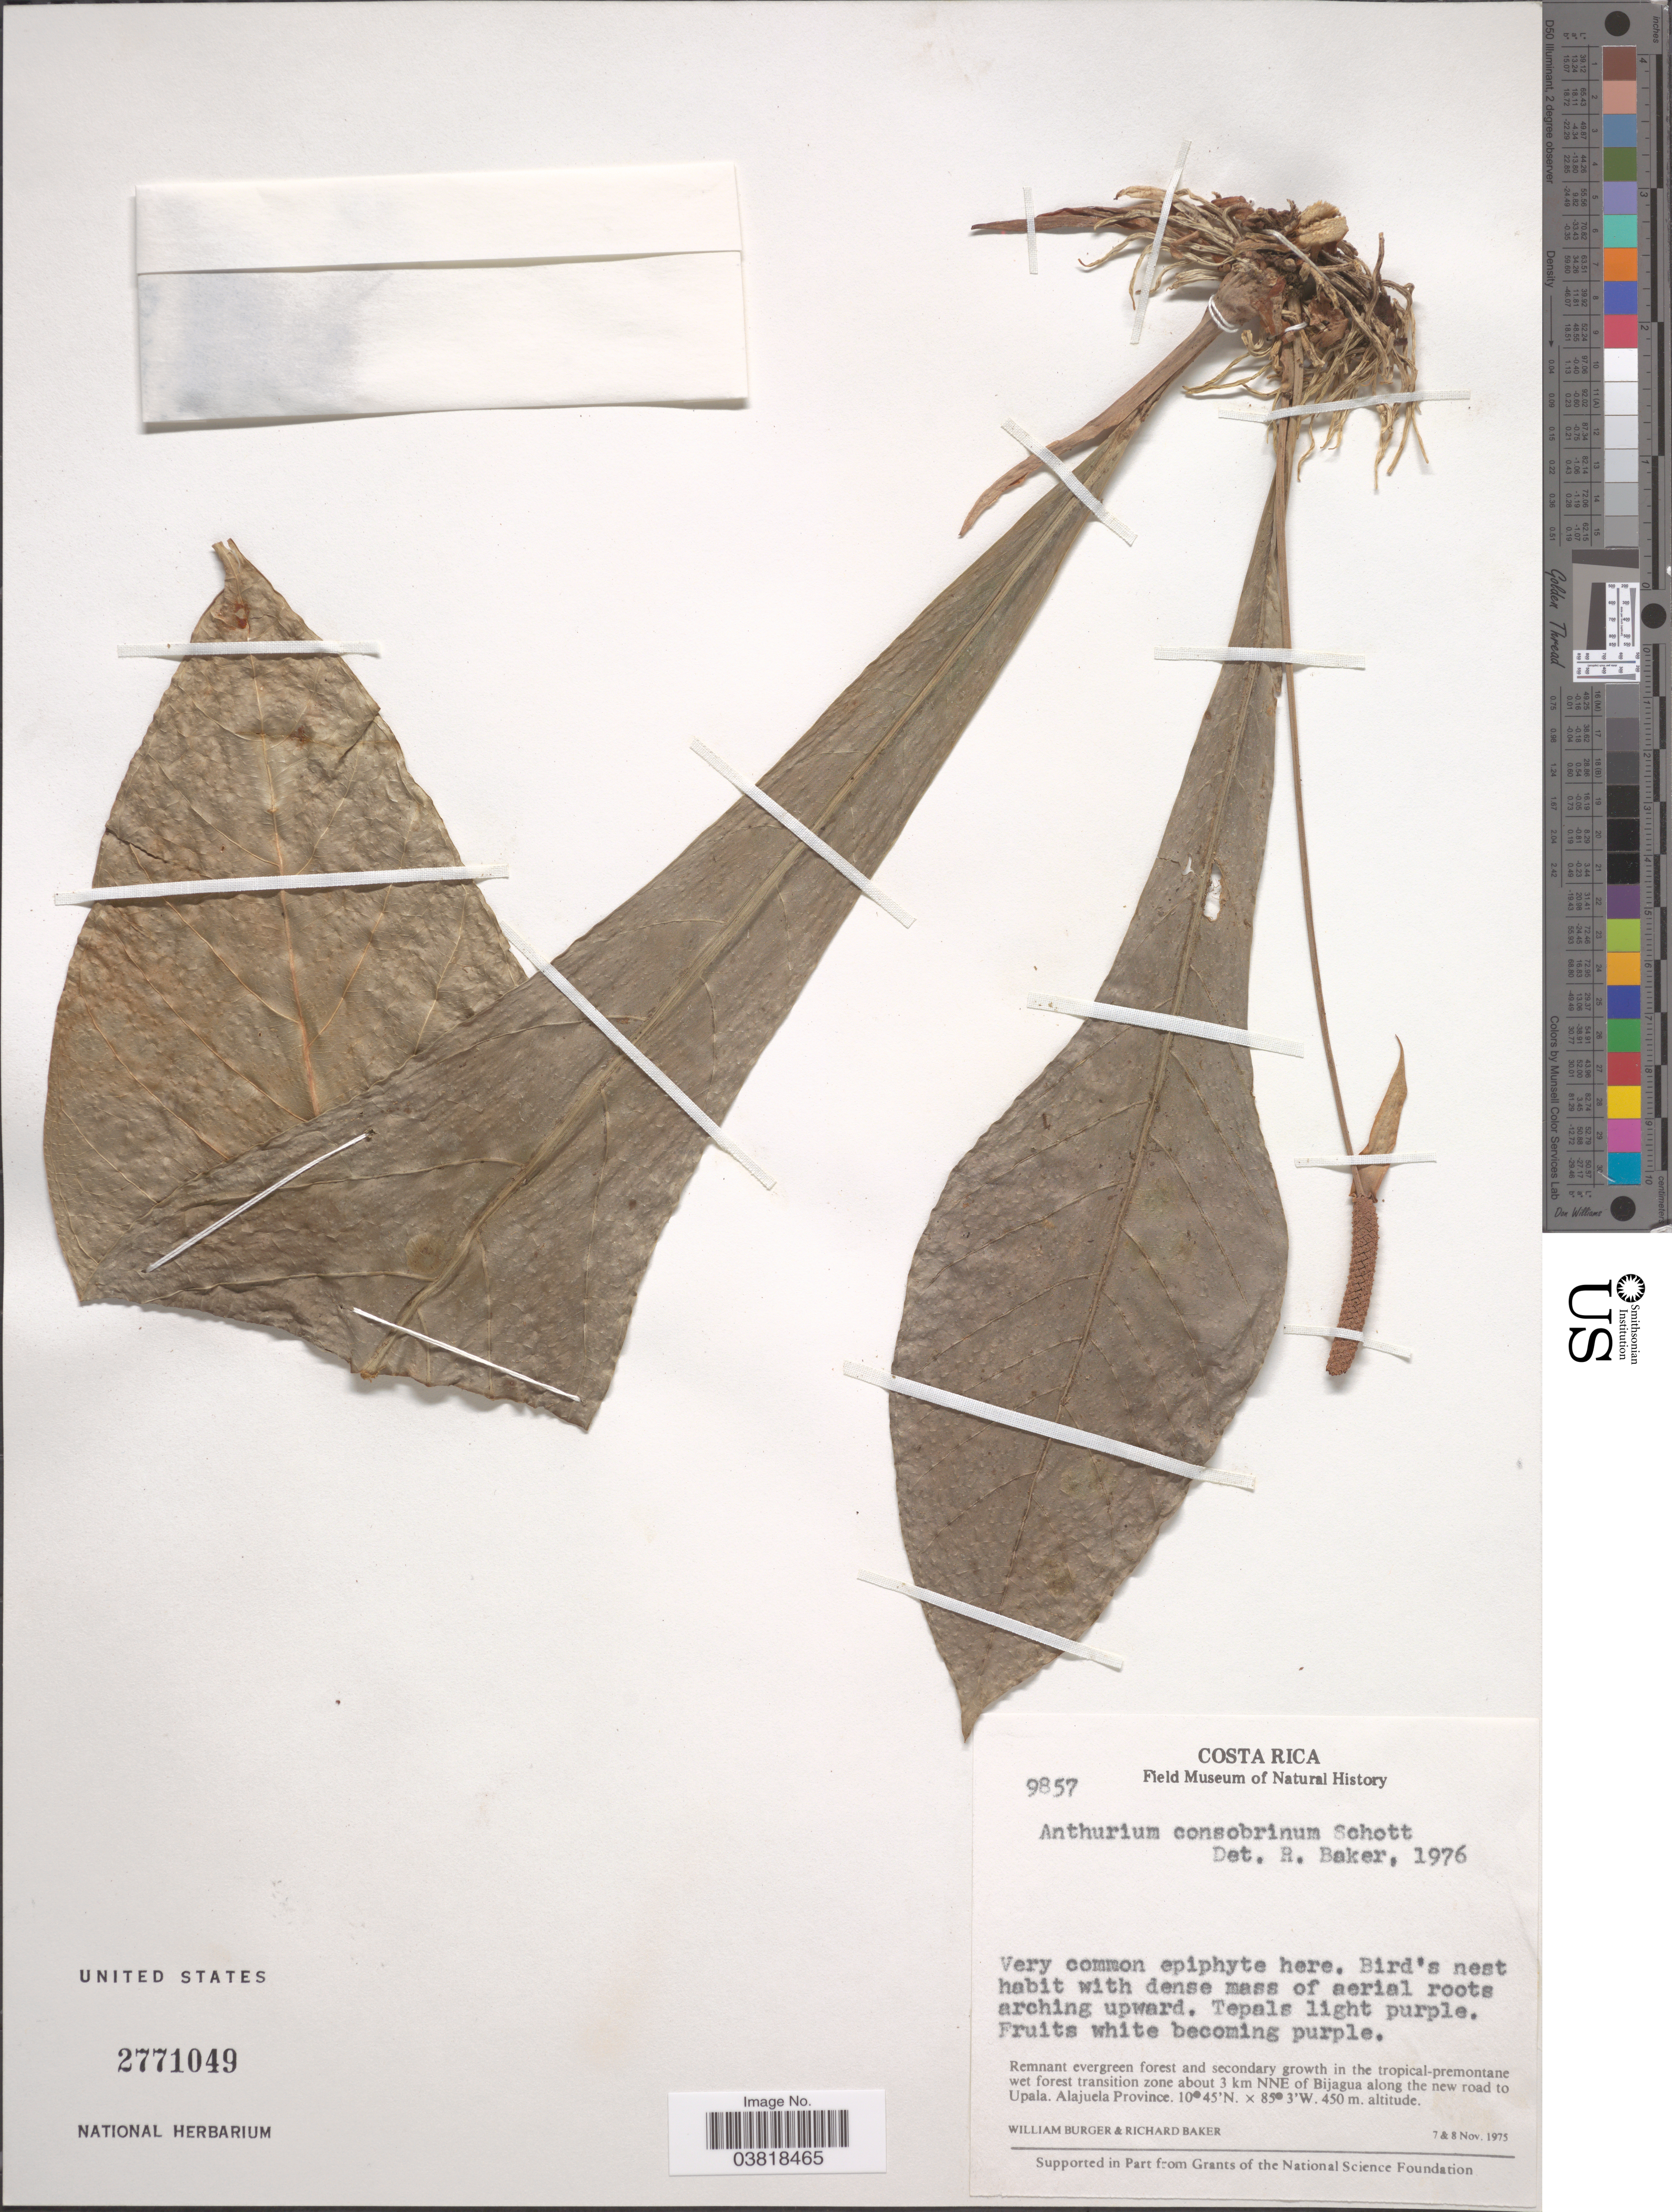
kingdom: Plantae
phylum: Tracheophyta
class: Liliopsida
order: Alismatales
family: Araceae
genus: Anthurium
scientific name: Anthurium consobrinum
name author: Schott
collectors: W. Burger & R. A. Baker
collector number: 9857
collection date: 1975-11-07/1975-11-08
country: Costa Rica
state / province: Alajuela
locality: In the tropical-premontane wet forest transition zone about 3 km NNE of Bijagua along the new road to Upala.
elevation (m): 450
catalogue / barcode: US 2771049